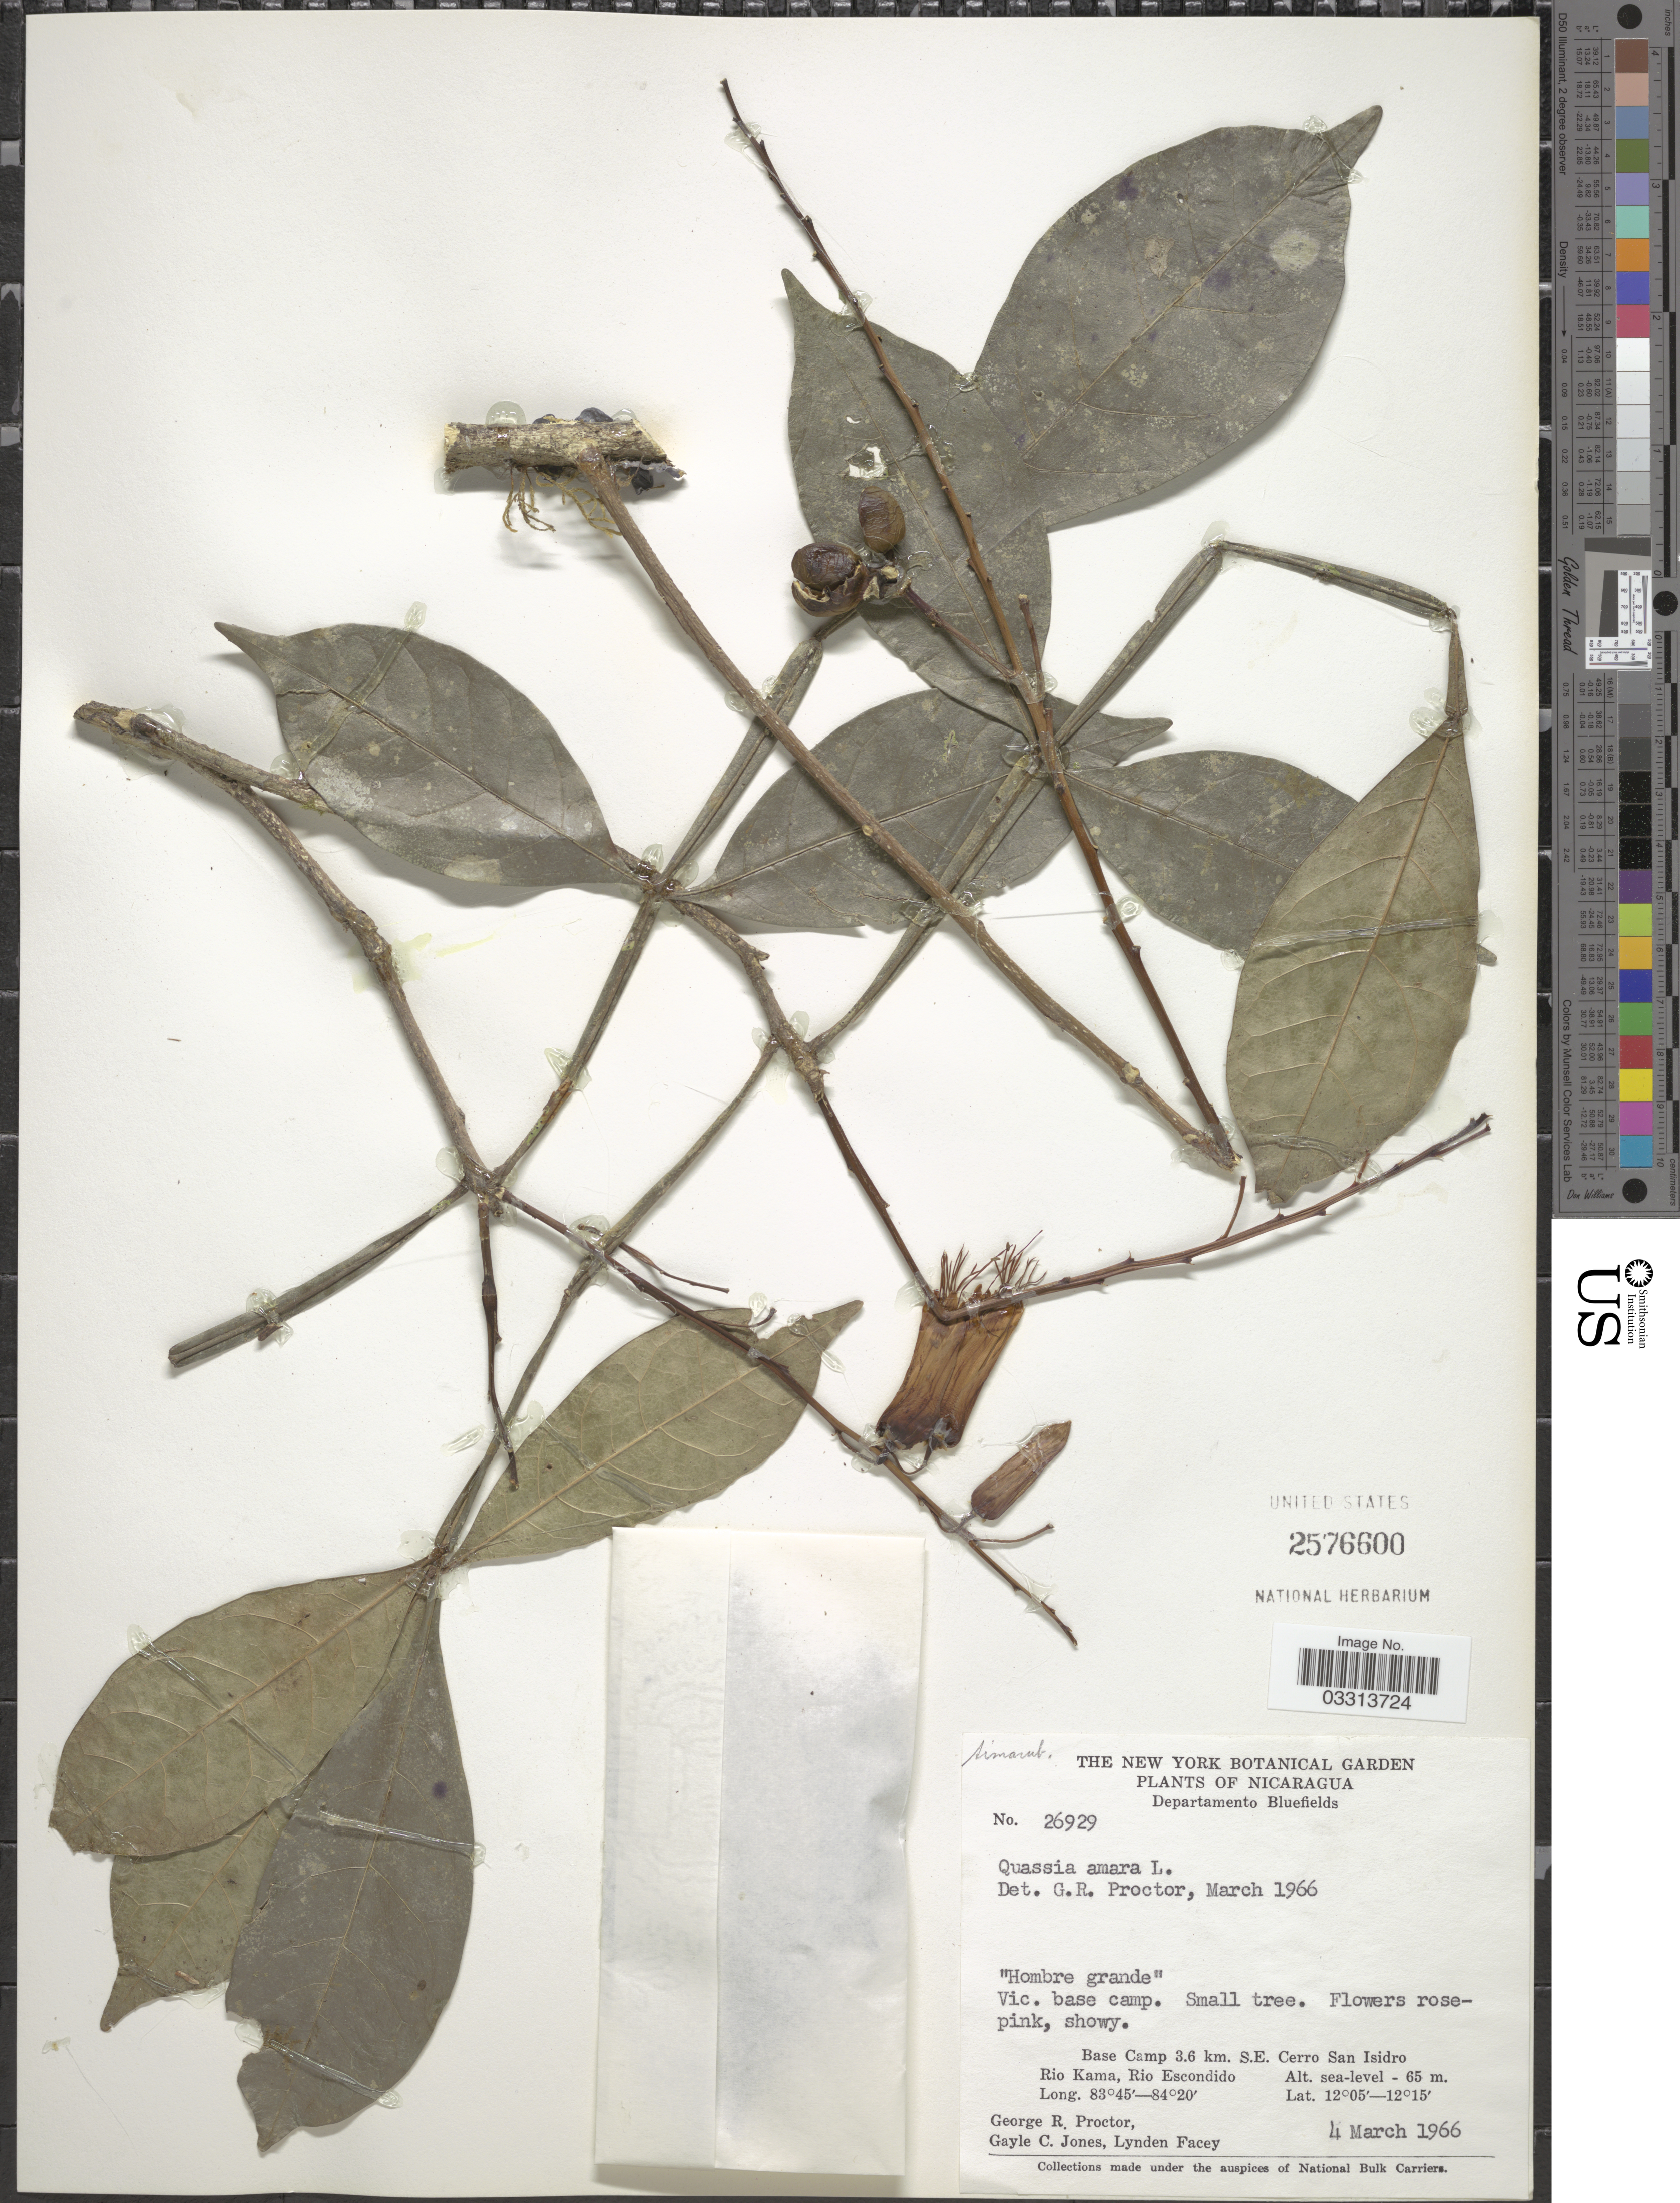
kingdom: Plantae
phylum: Tracheophyta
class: Magnoliopsida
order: Sapindales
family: Simaroubaceae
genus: Quassia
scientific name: Quassia amara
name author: L.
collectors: G. R. Proctor, G. C. Jones & L. Facey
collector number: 26929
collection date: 1966-03-04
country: Nicaragua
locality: Departamento Bluefields, Base Camp 3.6 km. S.E. Cerro San Isidro, Rio Kama, Rio Escondido.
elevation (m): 0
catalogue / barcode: US 2576600